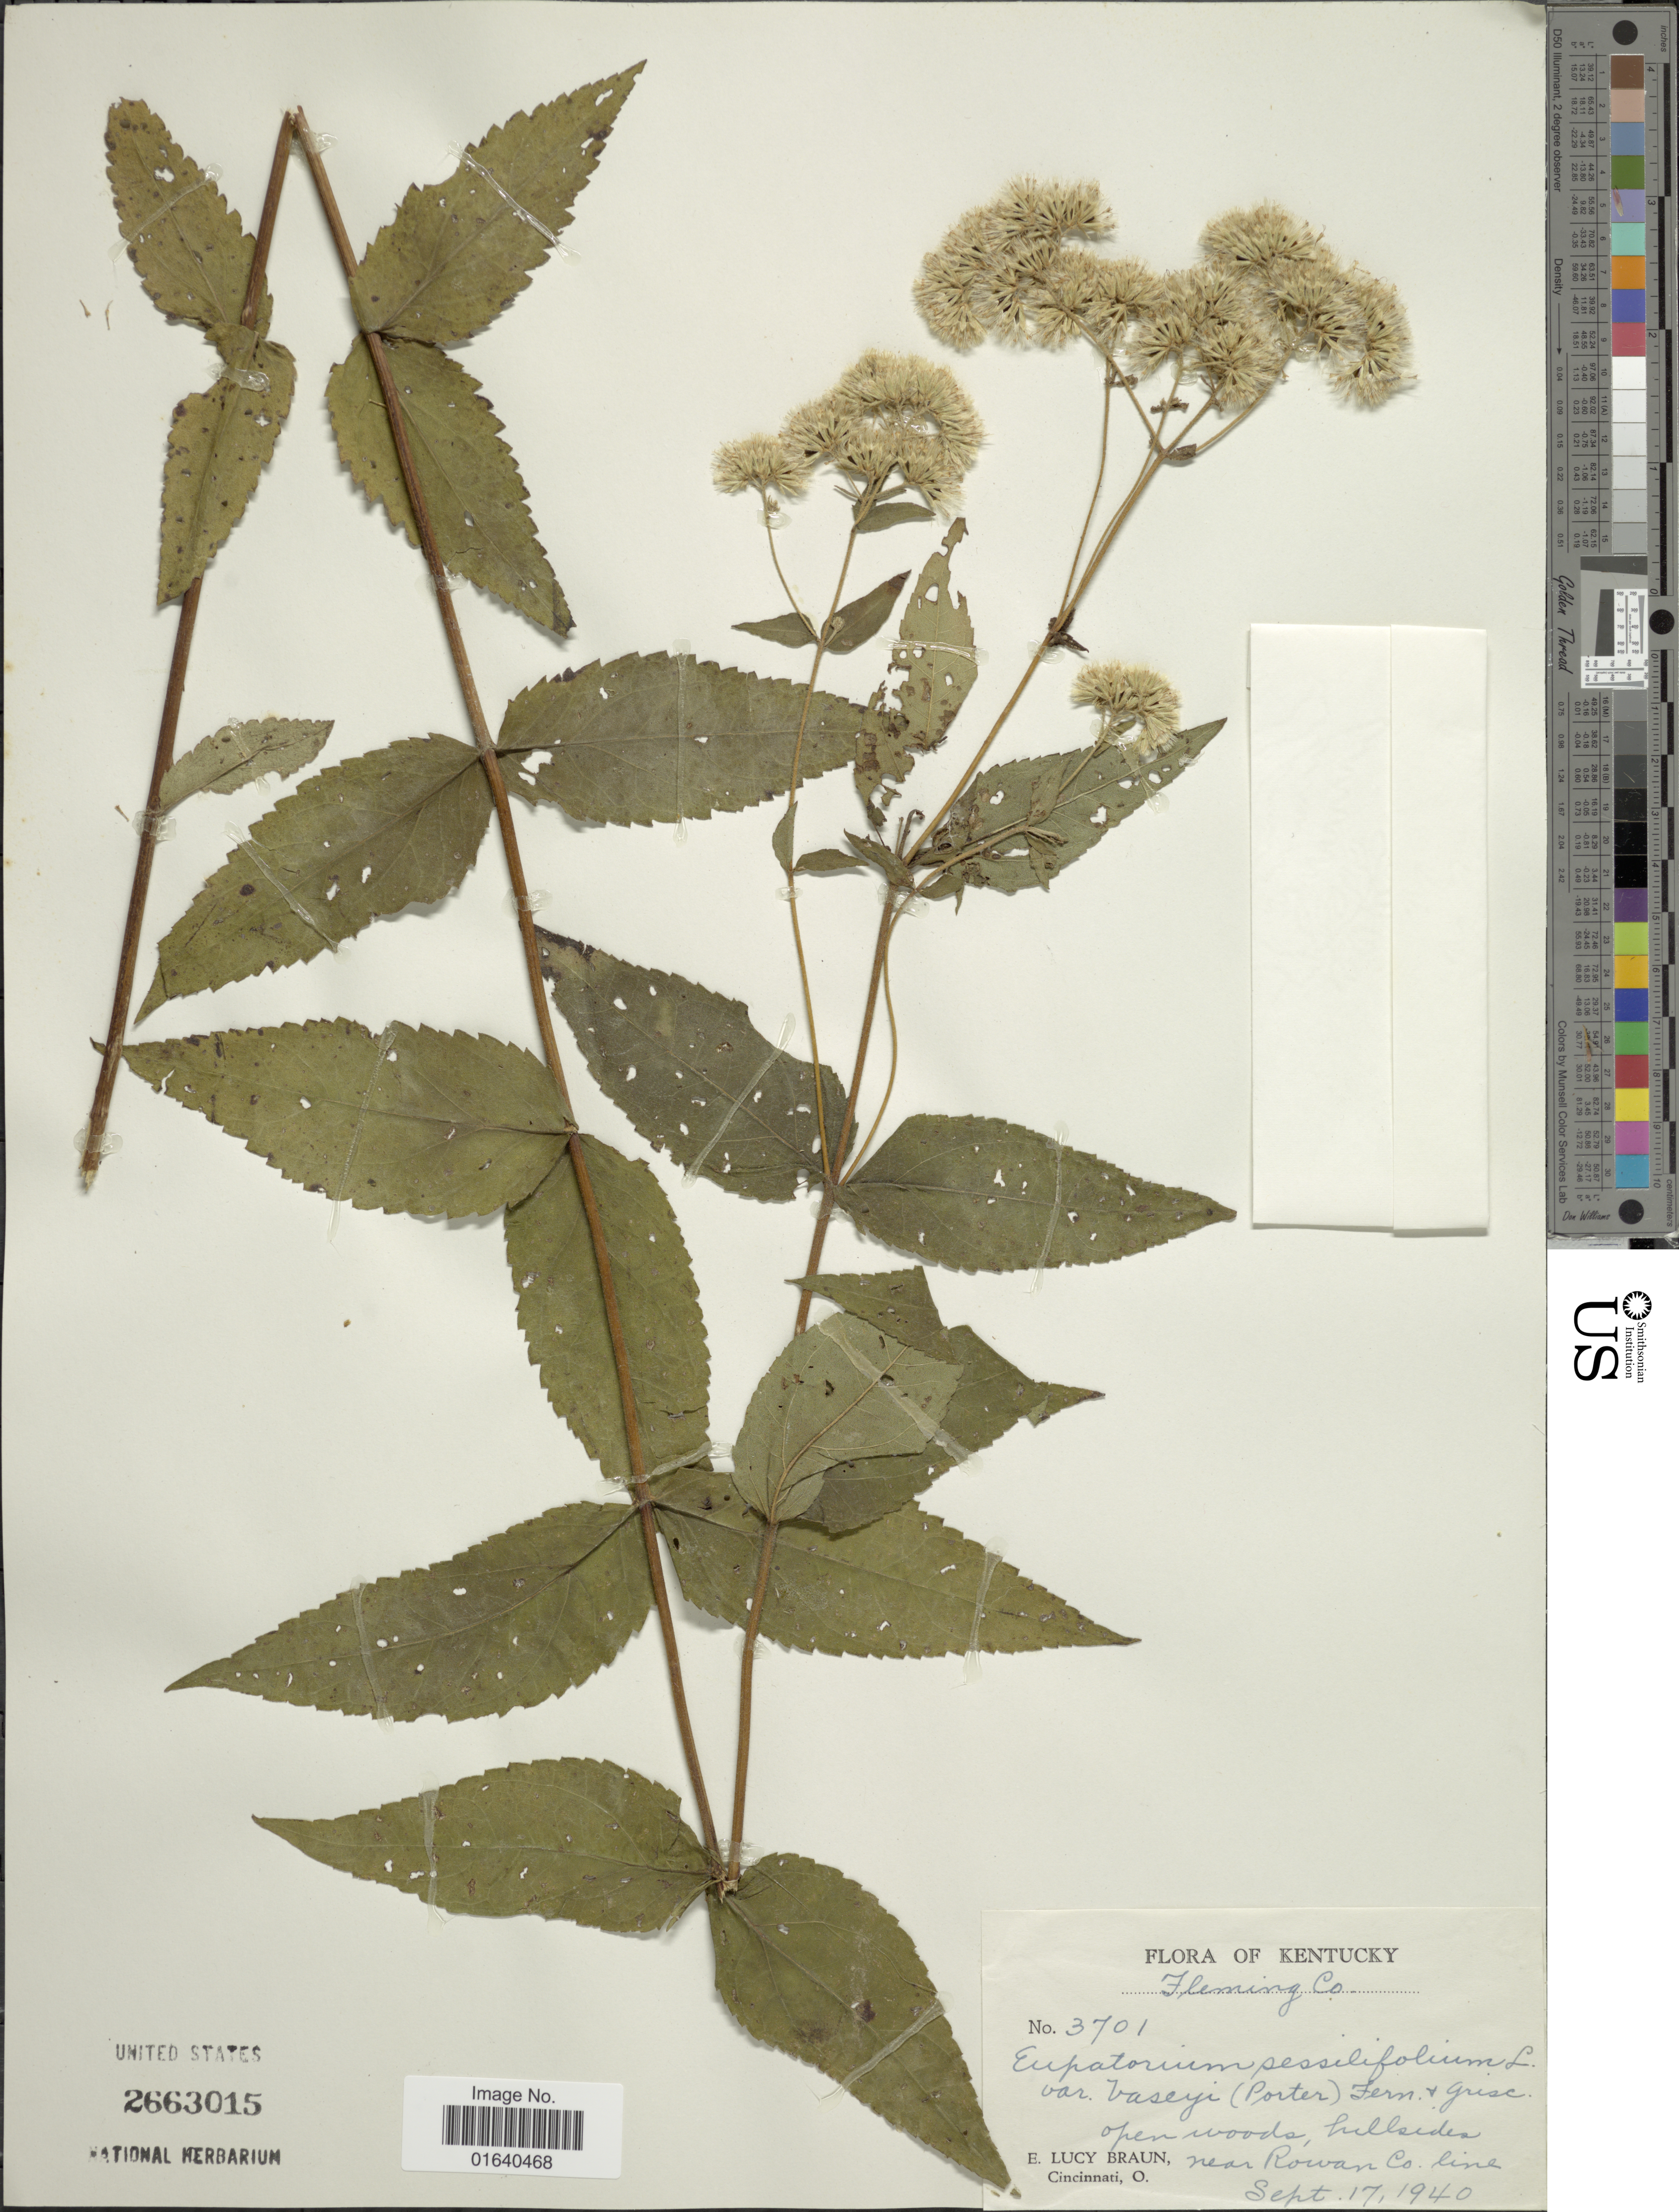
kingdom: Plantae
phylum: Tracheophyta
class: Magnoliopsida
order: Asterales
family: Asteraceae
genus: Eupatorium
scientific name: Eupatorium sessilifolium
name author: L.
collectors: E. L. Braun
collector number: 3701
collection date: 1940-09-17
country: United States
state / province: Kentucky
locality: Fleming Co, ipen woods, hillsides near Rowan Co. line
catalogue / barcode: US 2663015